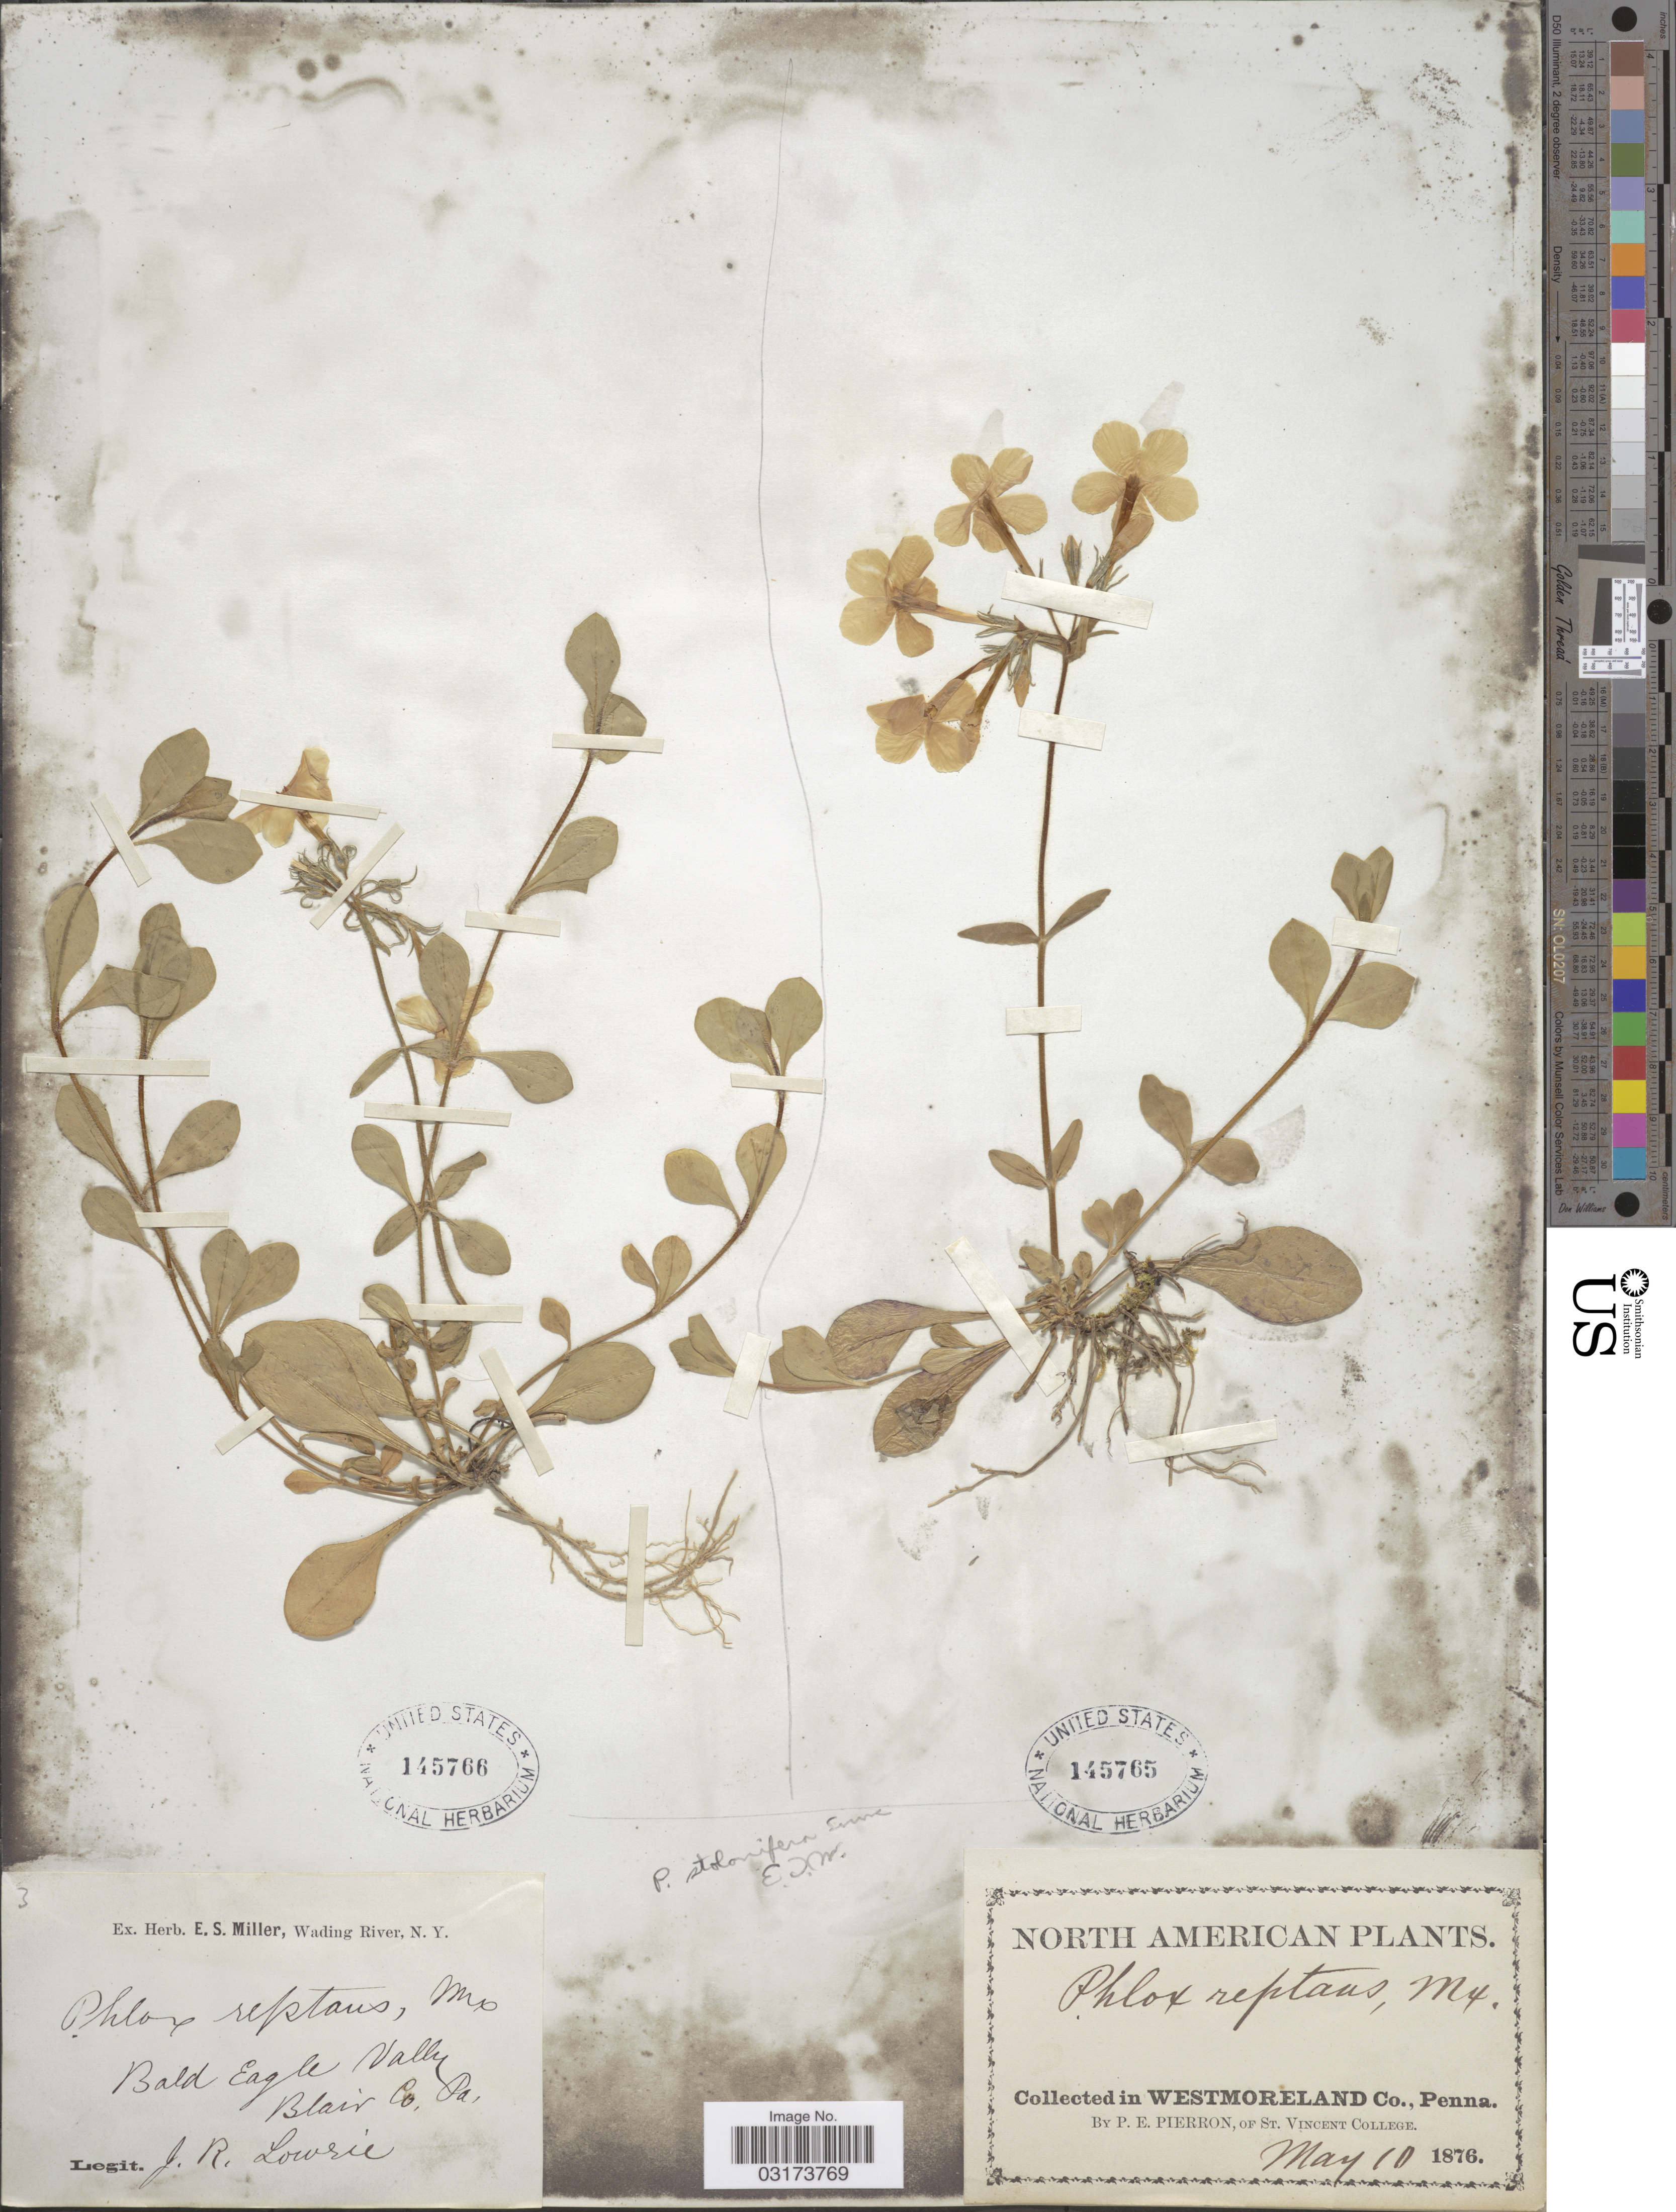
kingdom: Plantae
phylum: Tracheophyta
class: Magnoliopsida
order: Ericales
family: Polemoniaceae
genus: Phlox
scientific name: Phlox stolonifera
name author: Sims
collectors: P. Pierron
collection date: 1876-05-10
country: United States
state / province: Pennsylvania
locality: Westmoreland Co.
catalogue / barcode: US 145765